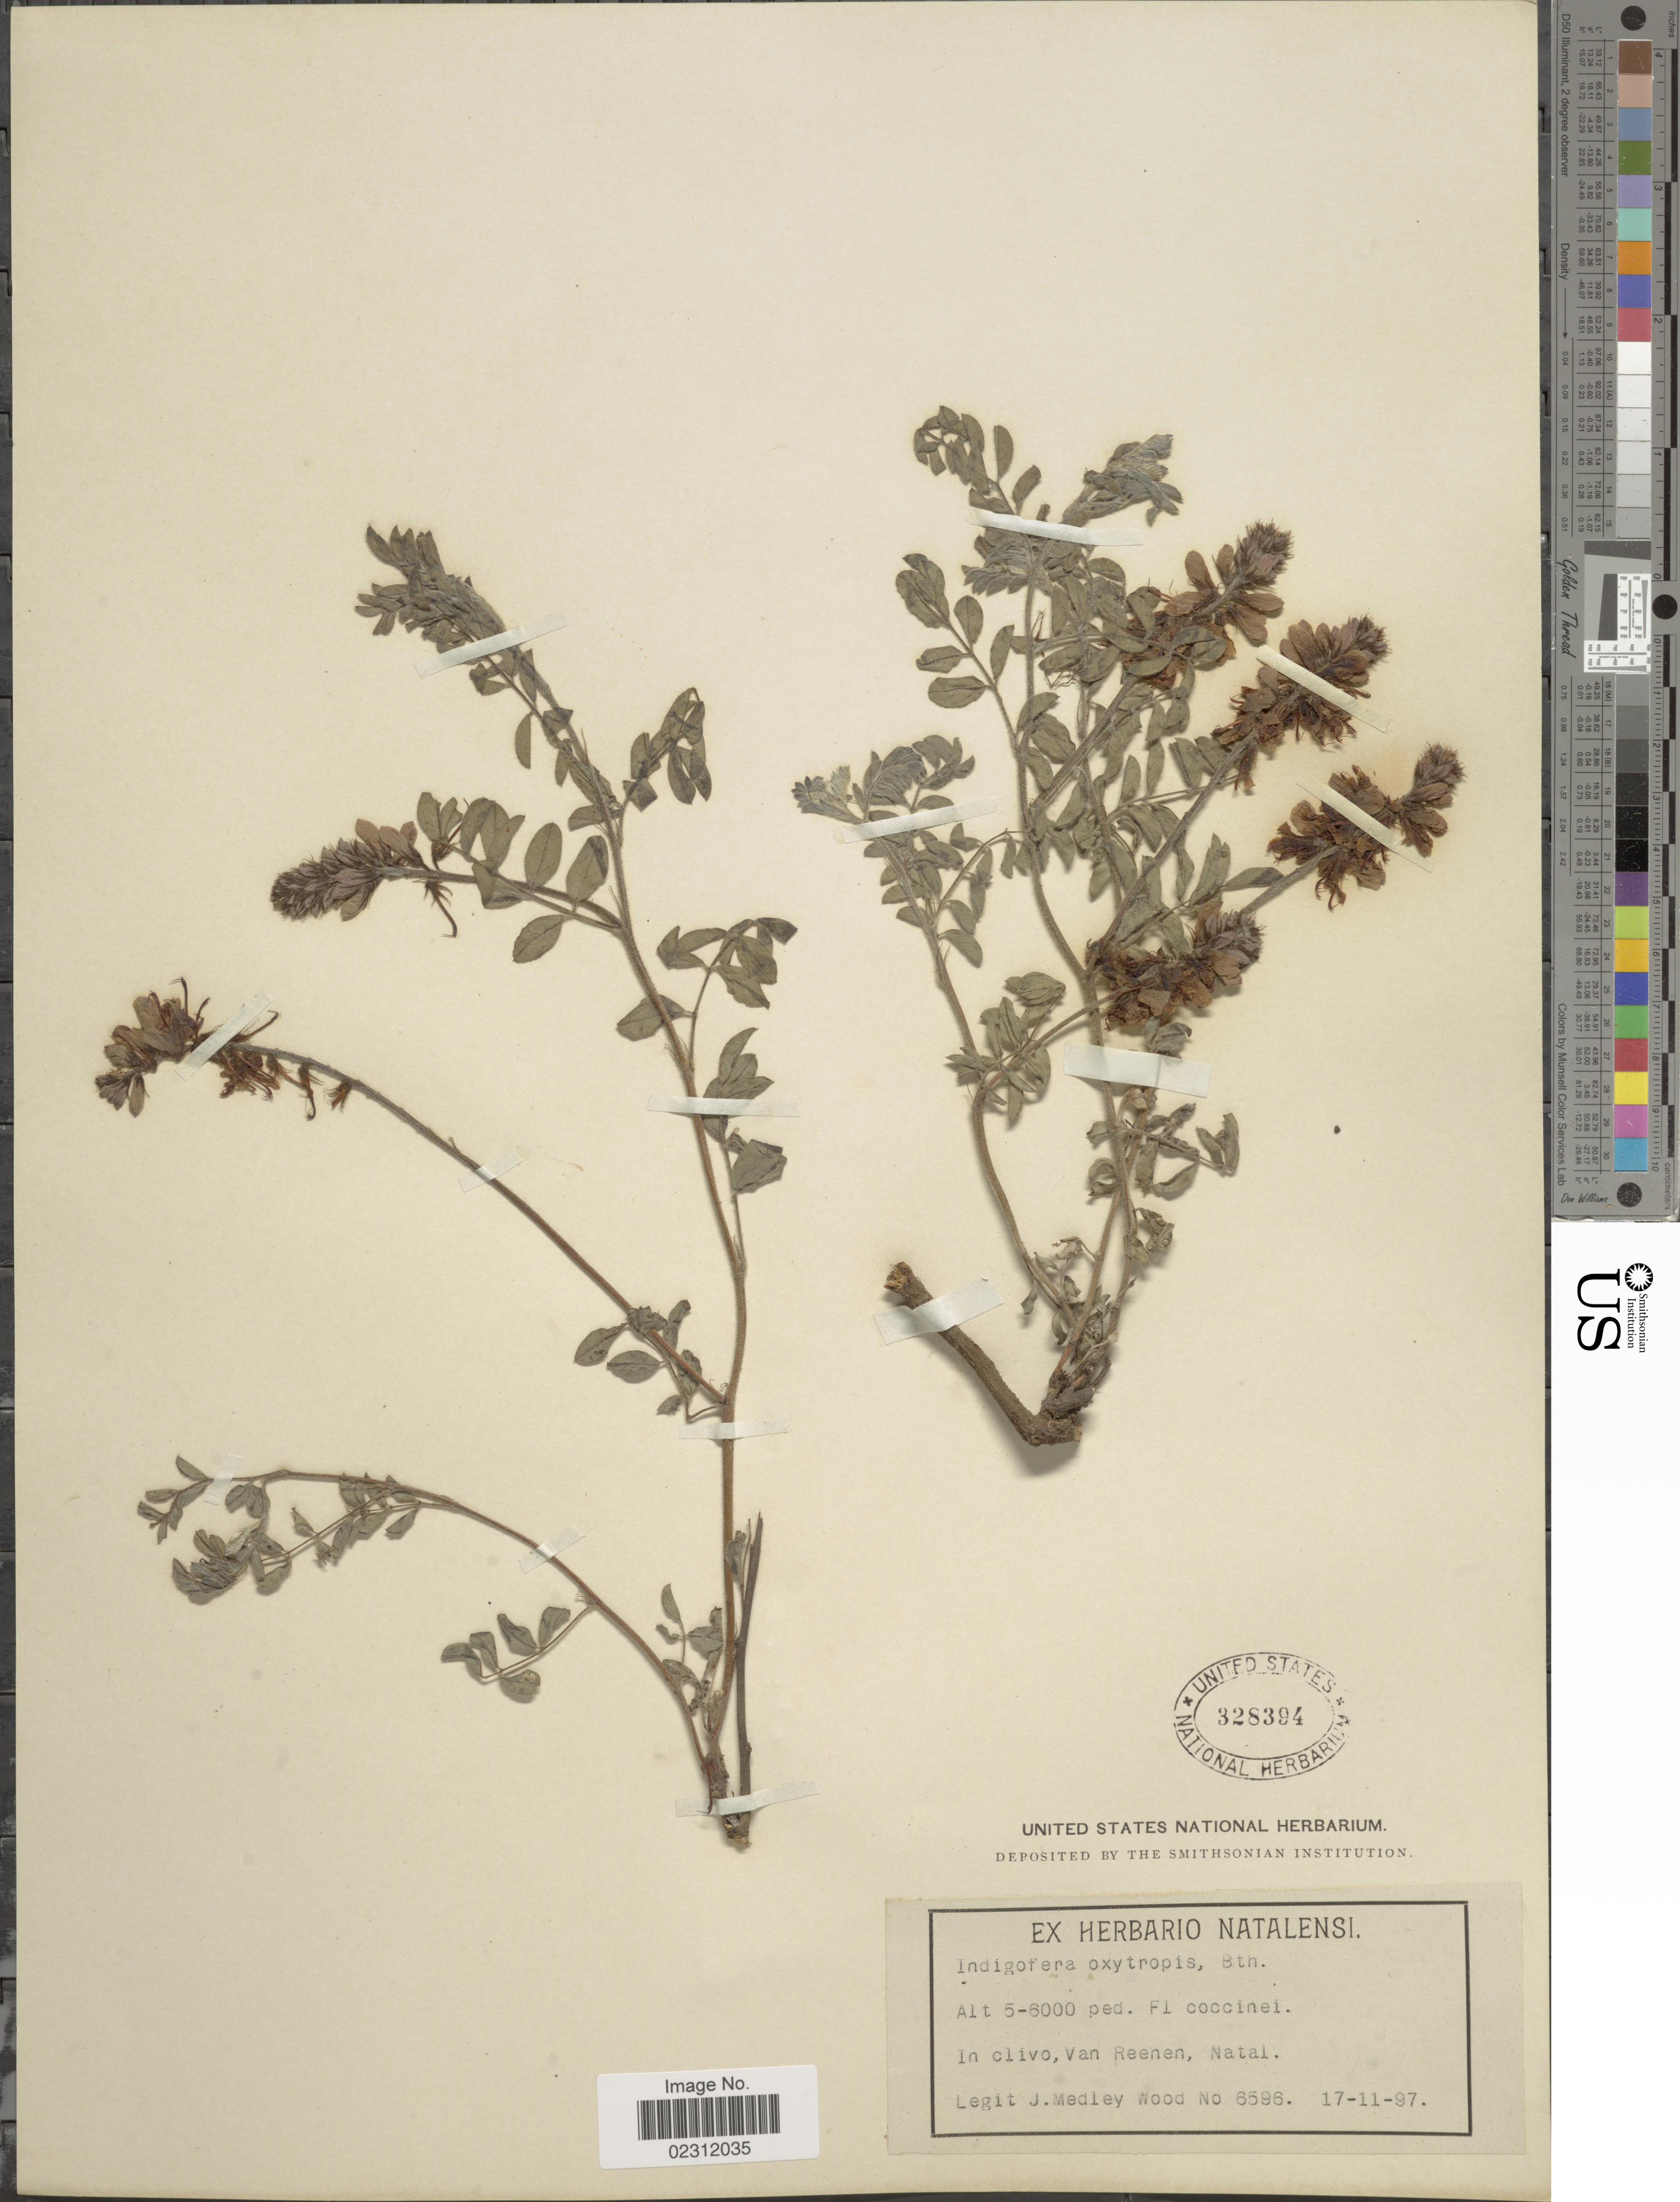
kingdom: Plantae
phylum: Tracheophyta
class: Magnoliopsida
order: Fabales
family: Fabaceae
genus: Indigofera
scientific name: Indigofera oxytropis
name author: Harv.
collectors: J. Medley Wood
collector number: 6596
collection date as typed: Transcribed d/m/y: 17/11/97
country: South Africa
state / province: KwaZulu-Natal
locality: Van Reenen, Natal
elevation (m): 1524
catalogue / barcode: US 328394